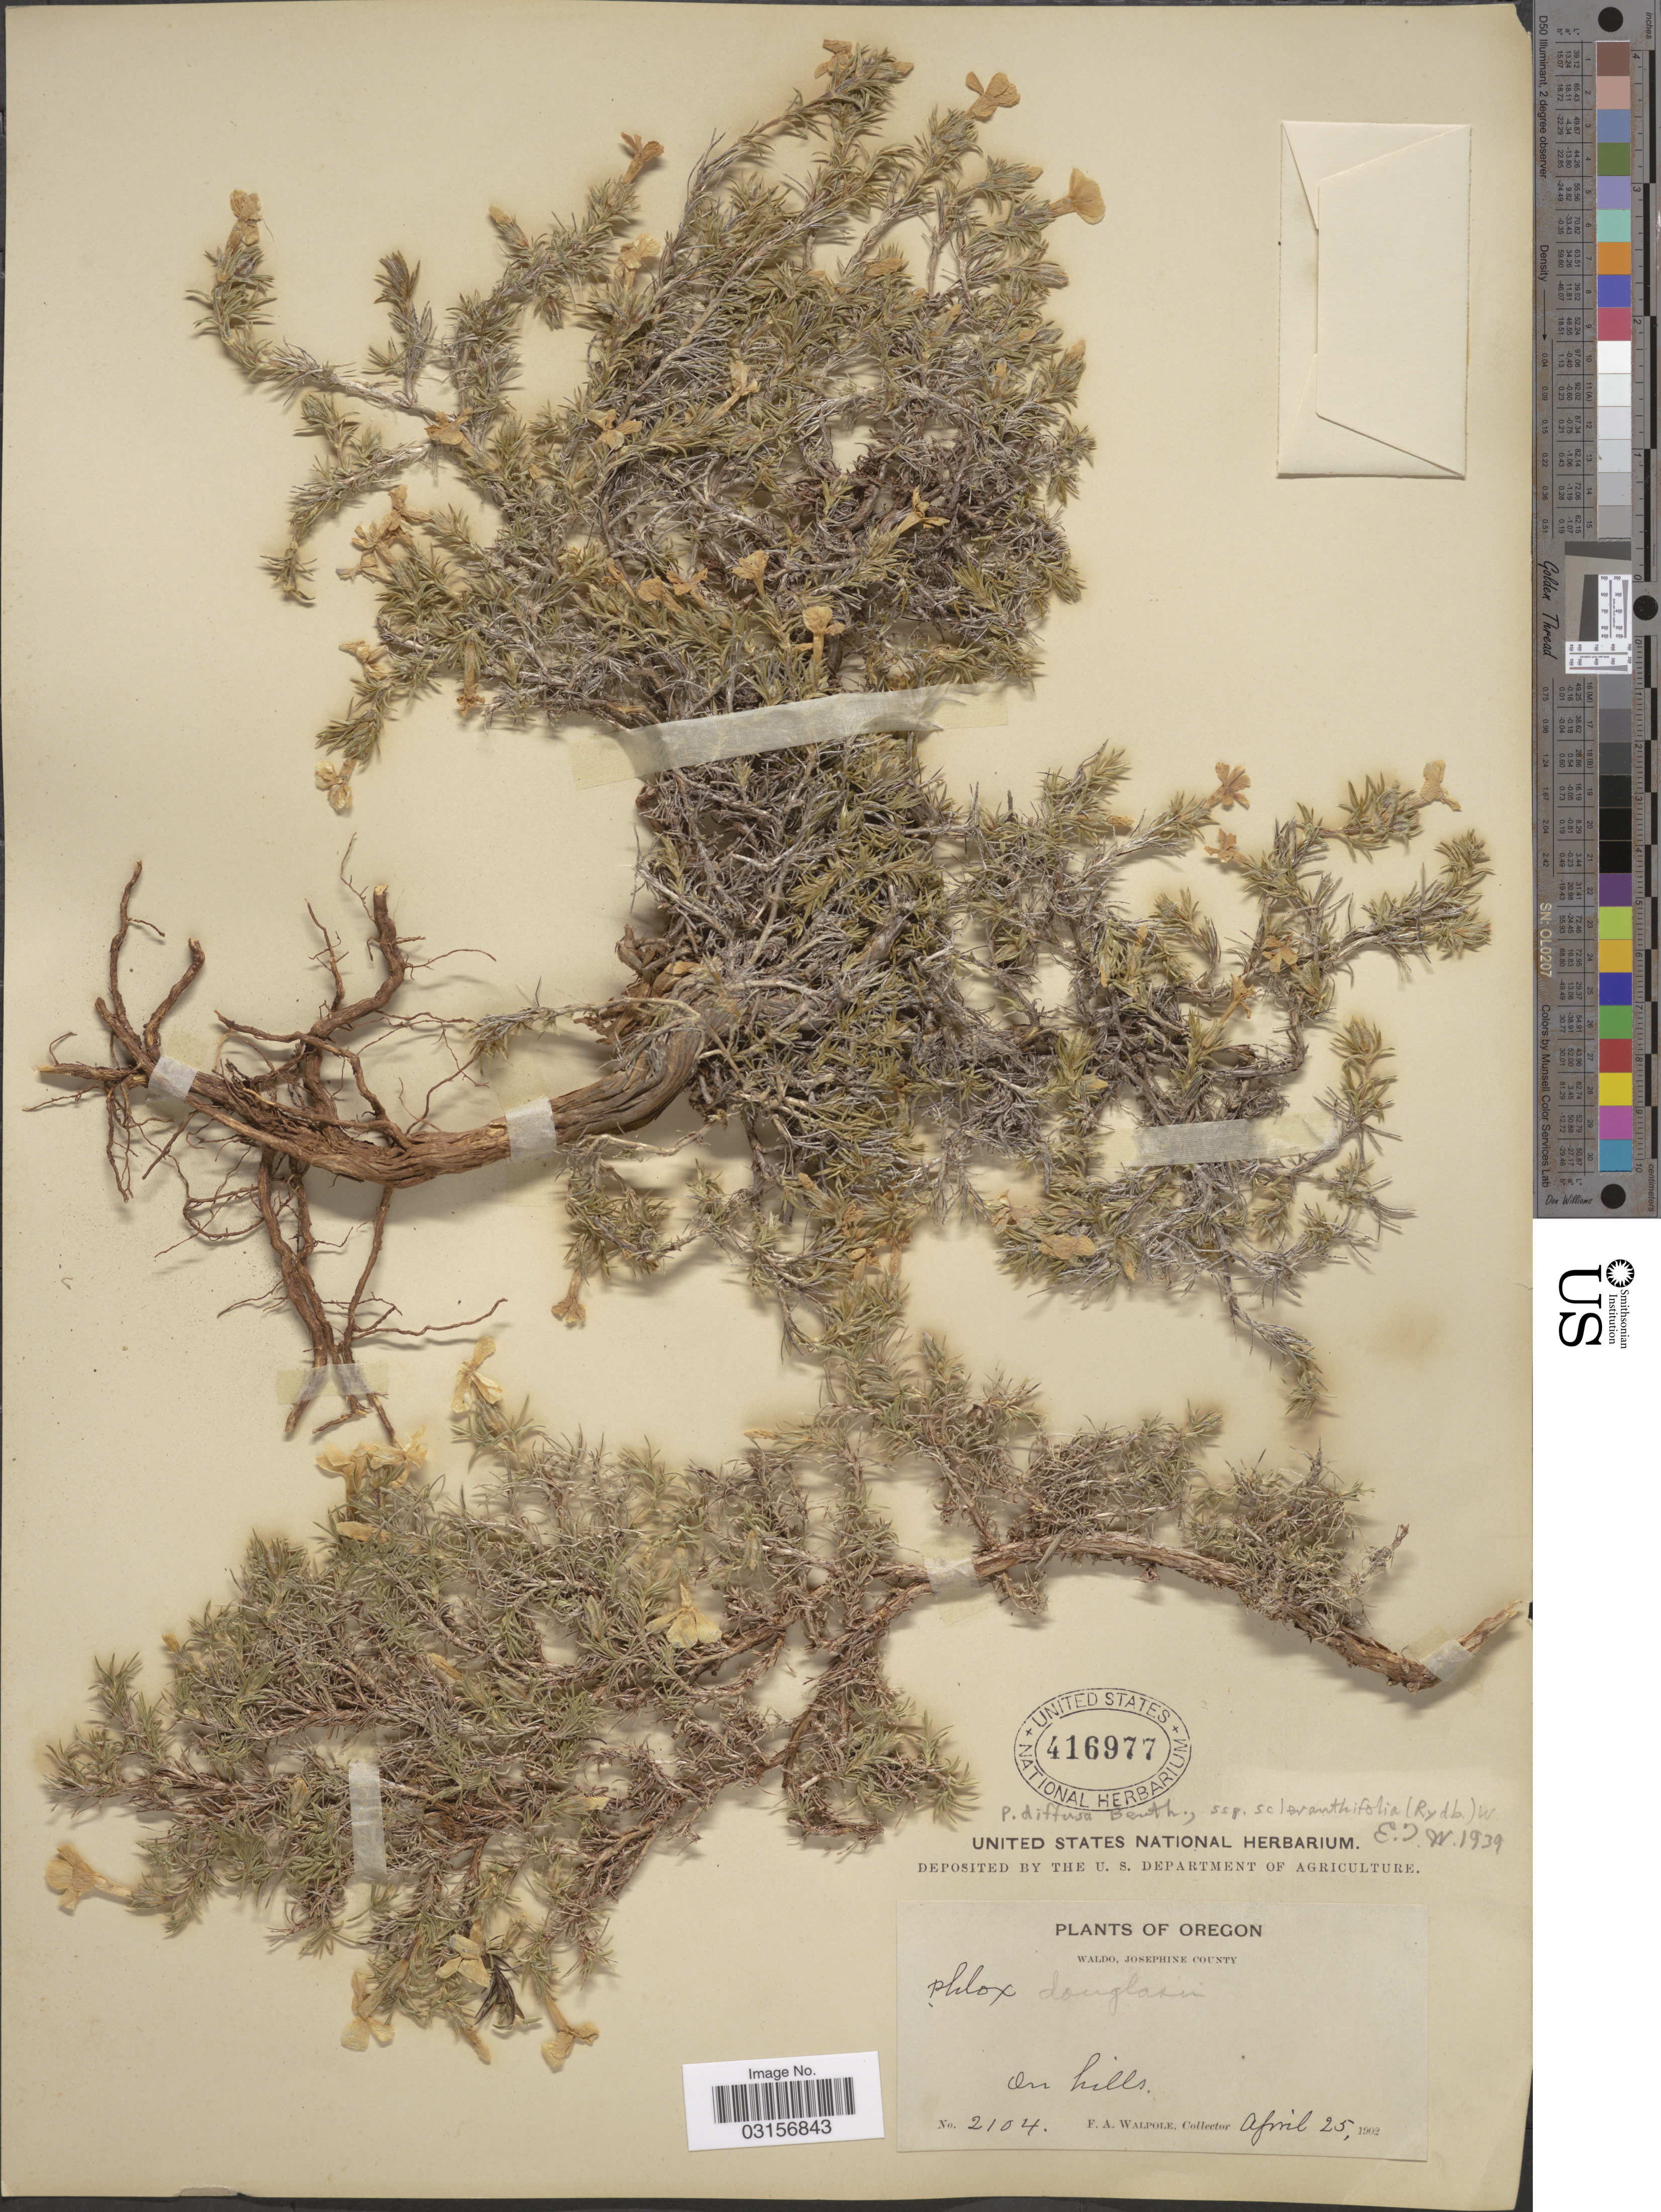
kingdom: Plantae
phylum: Tracheophyta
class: Magnoliopsida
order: Ericales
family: Polemoniaceae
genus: Phlox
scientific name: Phlox diffusa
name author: Benth.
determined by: Mayfield, M. H.; Ferguson, C. J.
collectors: F. Walpole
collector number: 2104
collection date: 1902-04-25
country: United States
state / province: Oregon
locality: Waldo, Josephine County, on hills.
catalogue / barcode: US 416977